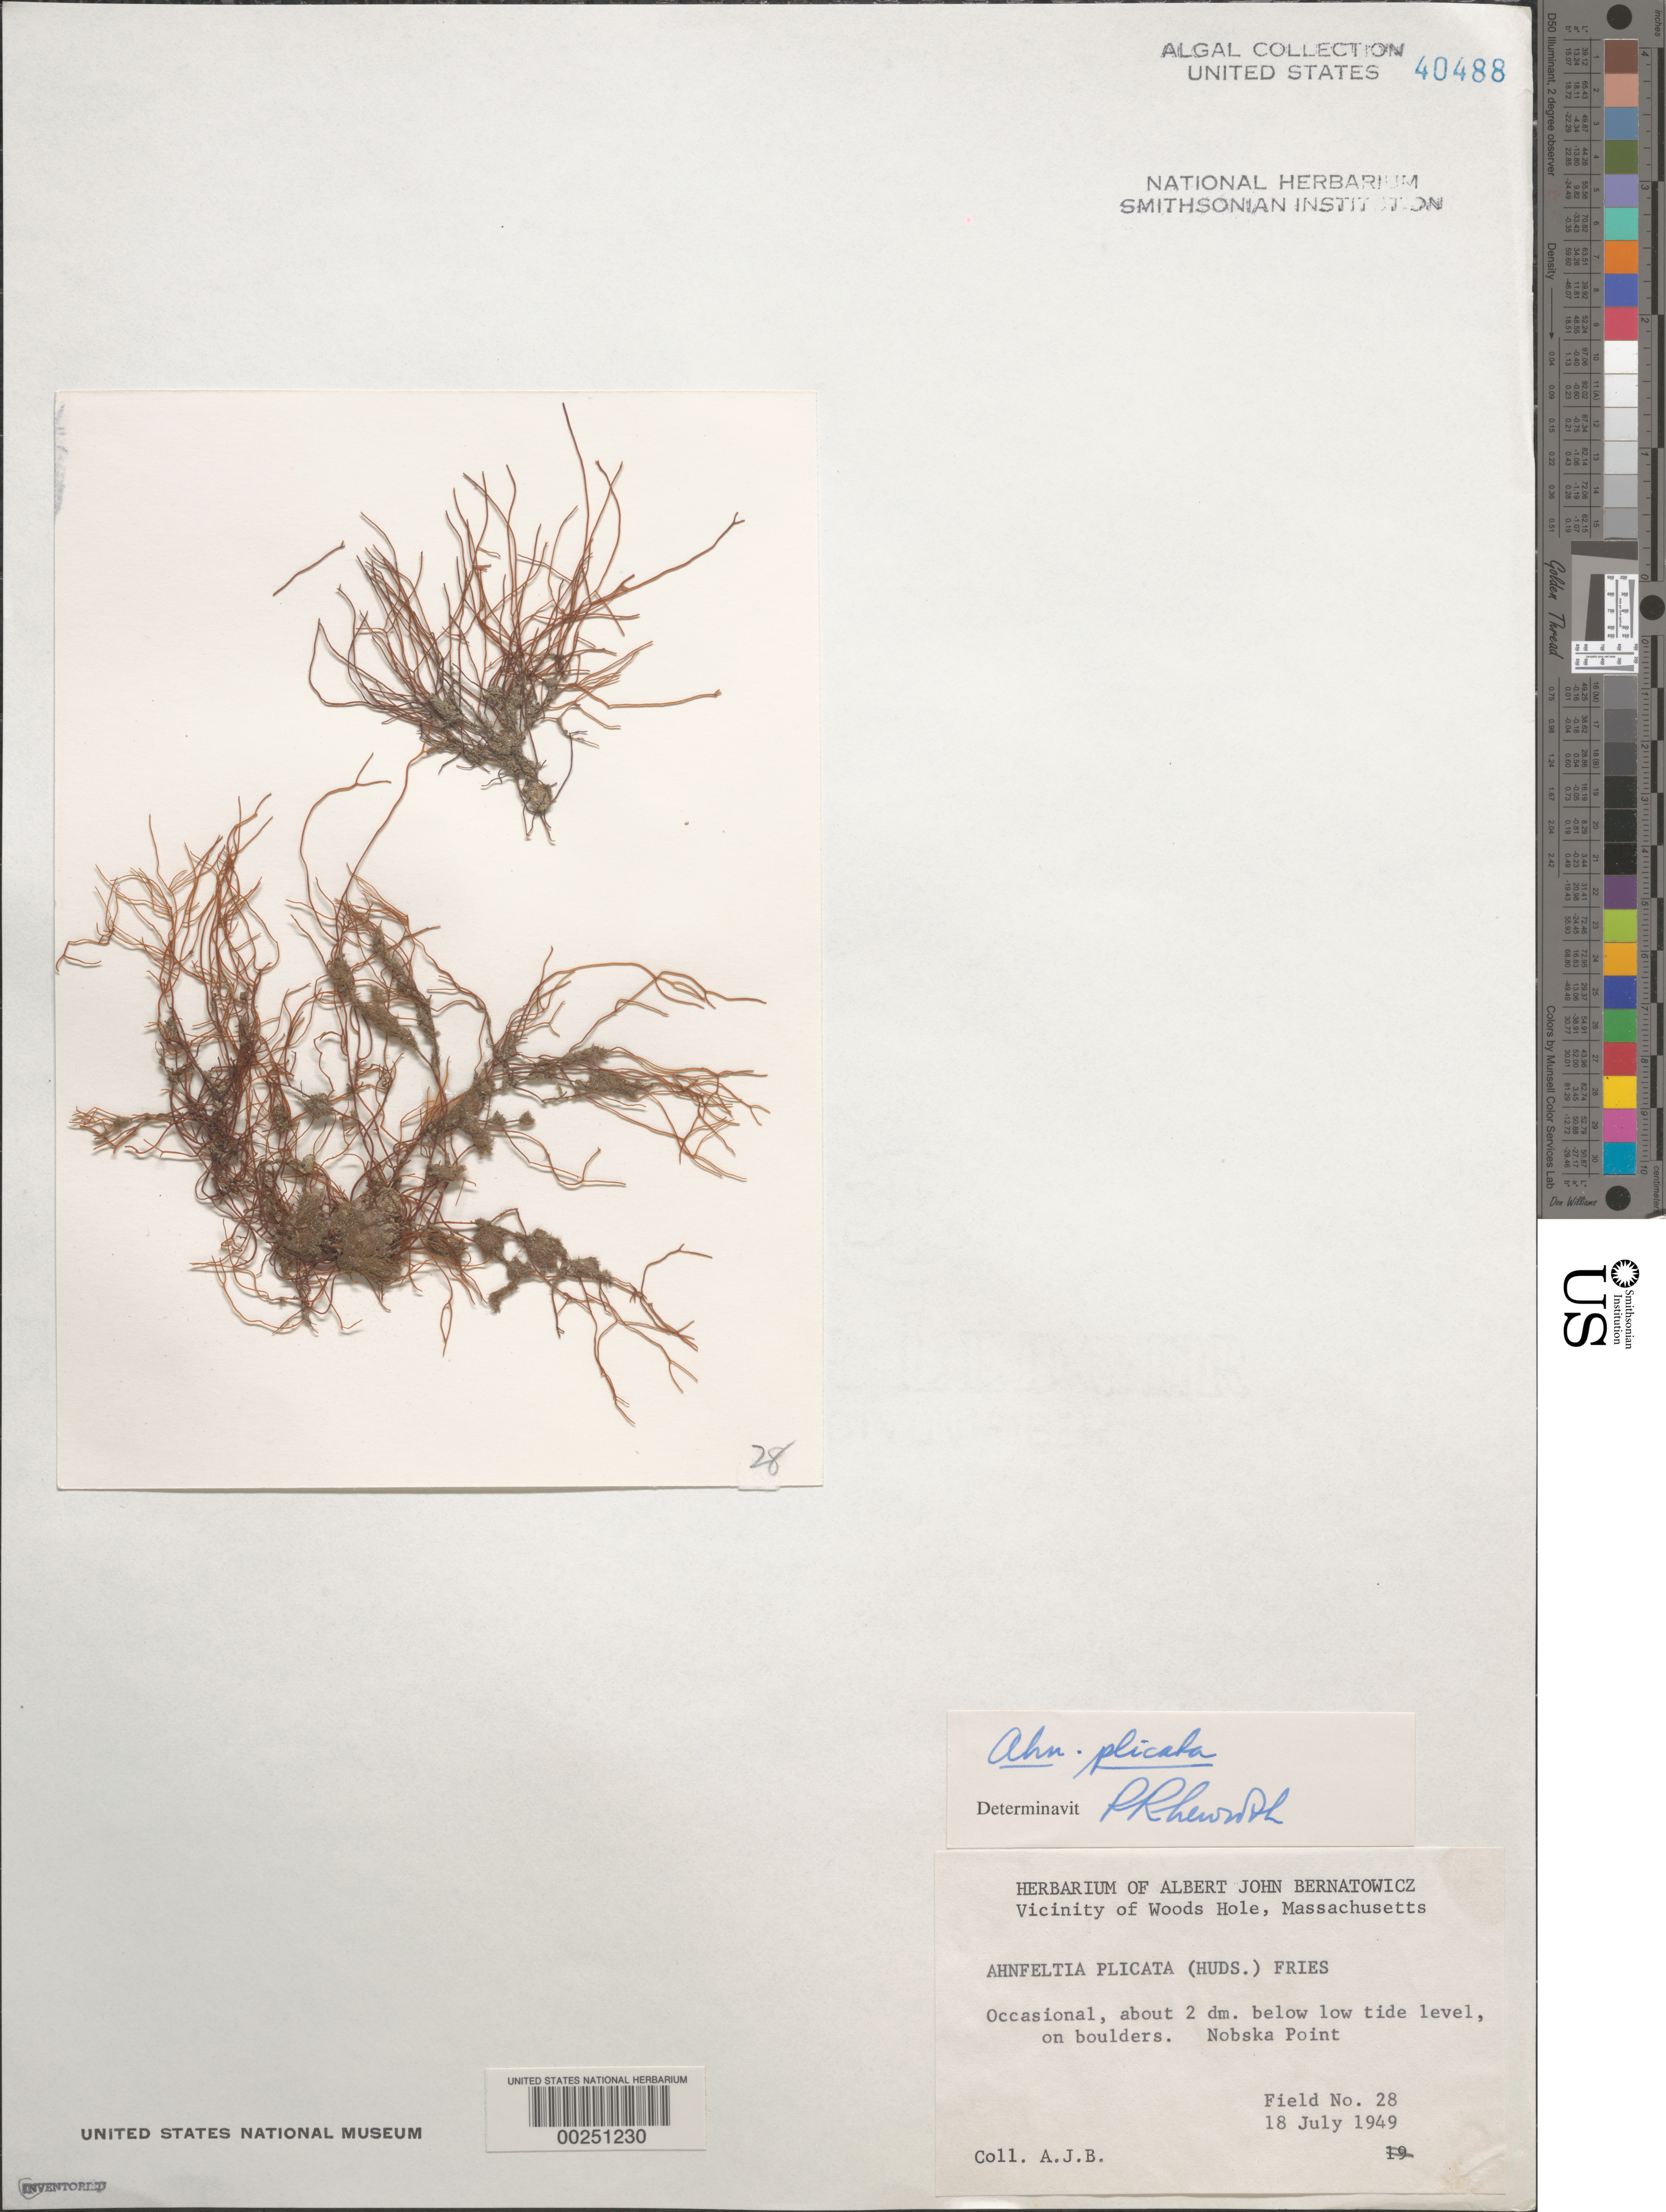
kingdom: Plantae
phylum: Rhodophyta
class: Florideophyceae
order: Ahnfeltiales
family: Ahnfeltiaceae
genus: Ahnfeltia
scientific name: Ahnfeltia plicata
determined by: Newroth, P. R.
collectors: A. Bernatowicz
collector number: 28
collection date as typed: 18 Jul 1949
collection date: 1949-07-18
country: United States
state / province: Massachusetts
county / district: Barnstable County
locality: Woods Hole area, Nobska Point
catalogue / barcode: US 40488